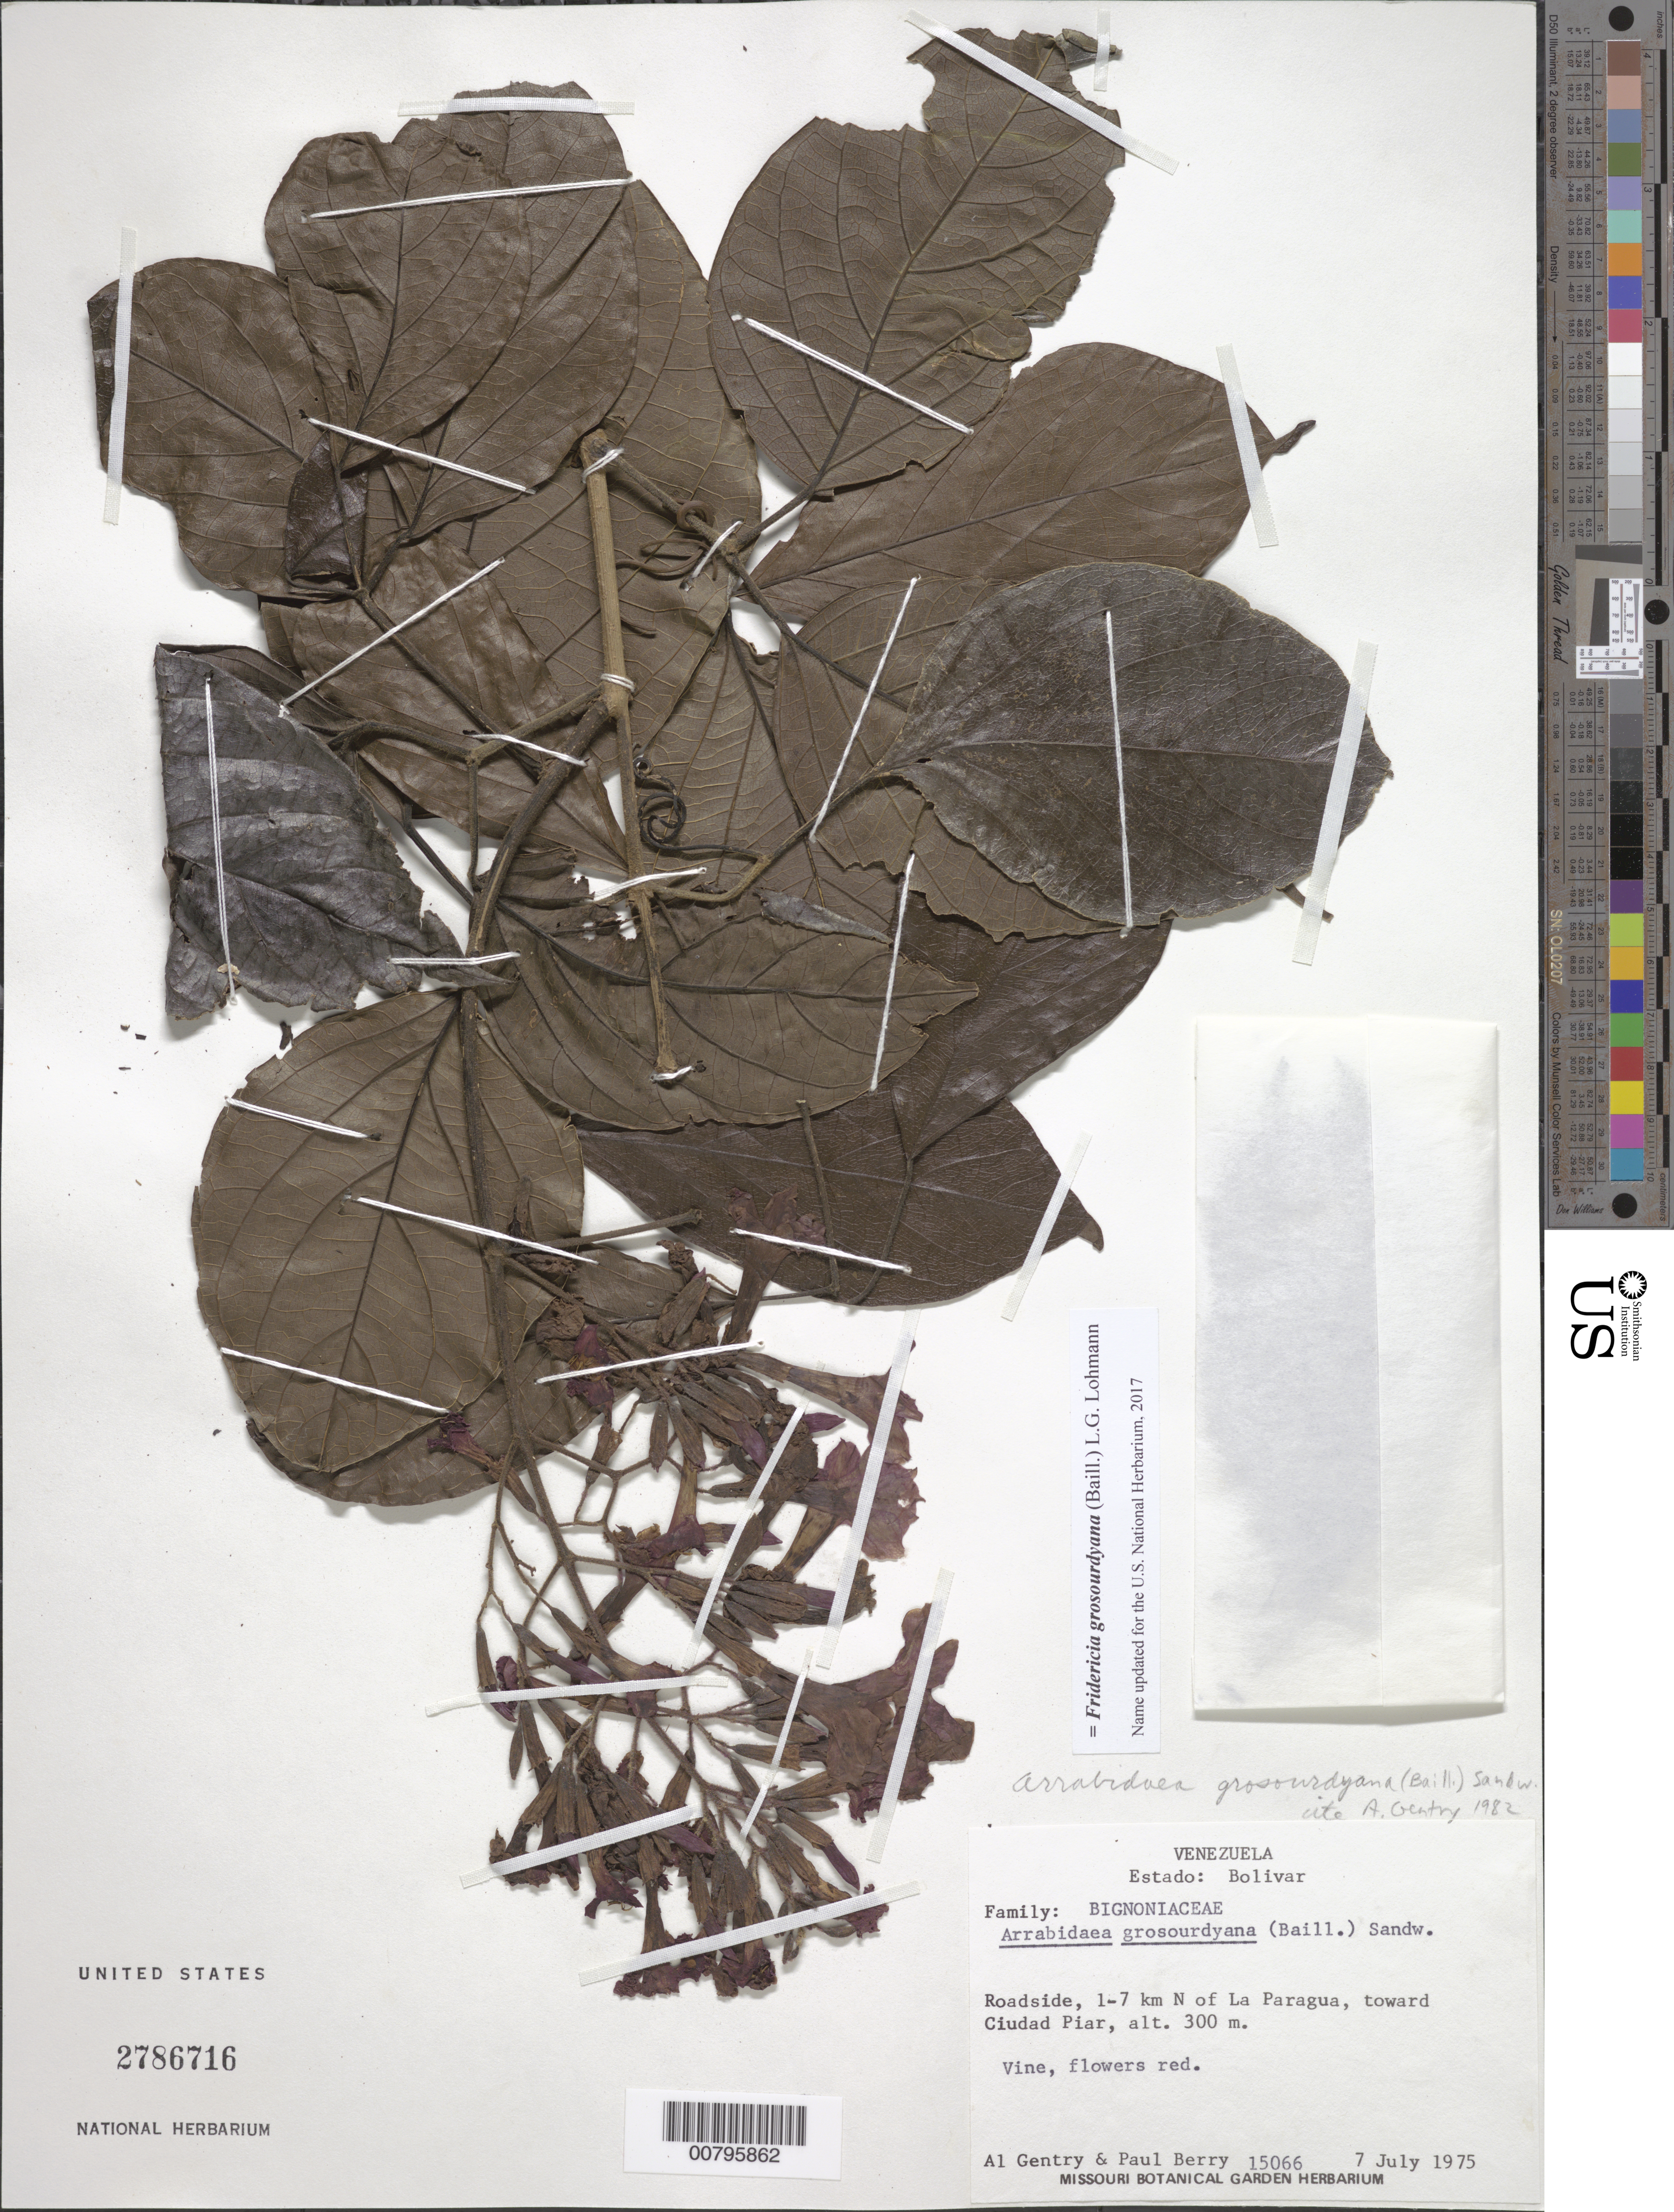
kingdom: Plantae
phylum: Tracheophyta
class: Magnoliopsida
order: Lamiales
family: Bignoniaceae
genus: Fridericia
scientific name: Fridericia grosourdyana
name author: (Baill.) L.G. Lohmann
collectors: A. H. Gentry & P. Berry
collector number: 15066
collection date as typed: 7-Jul-75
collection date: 1975-07-07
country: Venezuela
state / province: Bolívar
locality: La Paragua-Ciudad Piar Road, 1-7 km N of La Paragua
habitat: Roadside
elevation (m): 300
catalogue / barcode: US 2786716